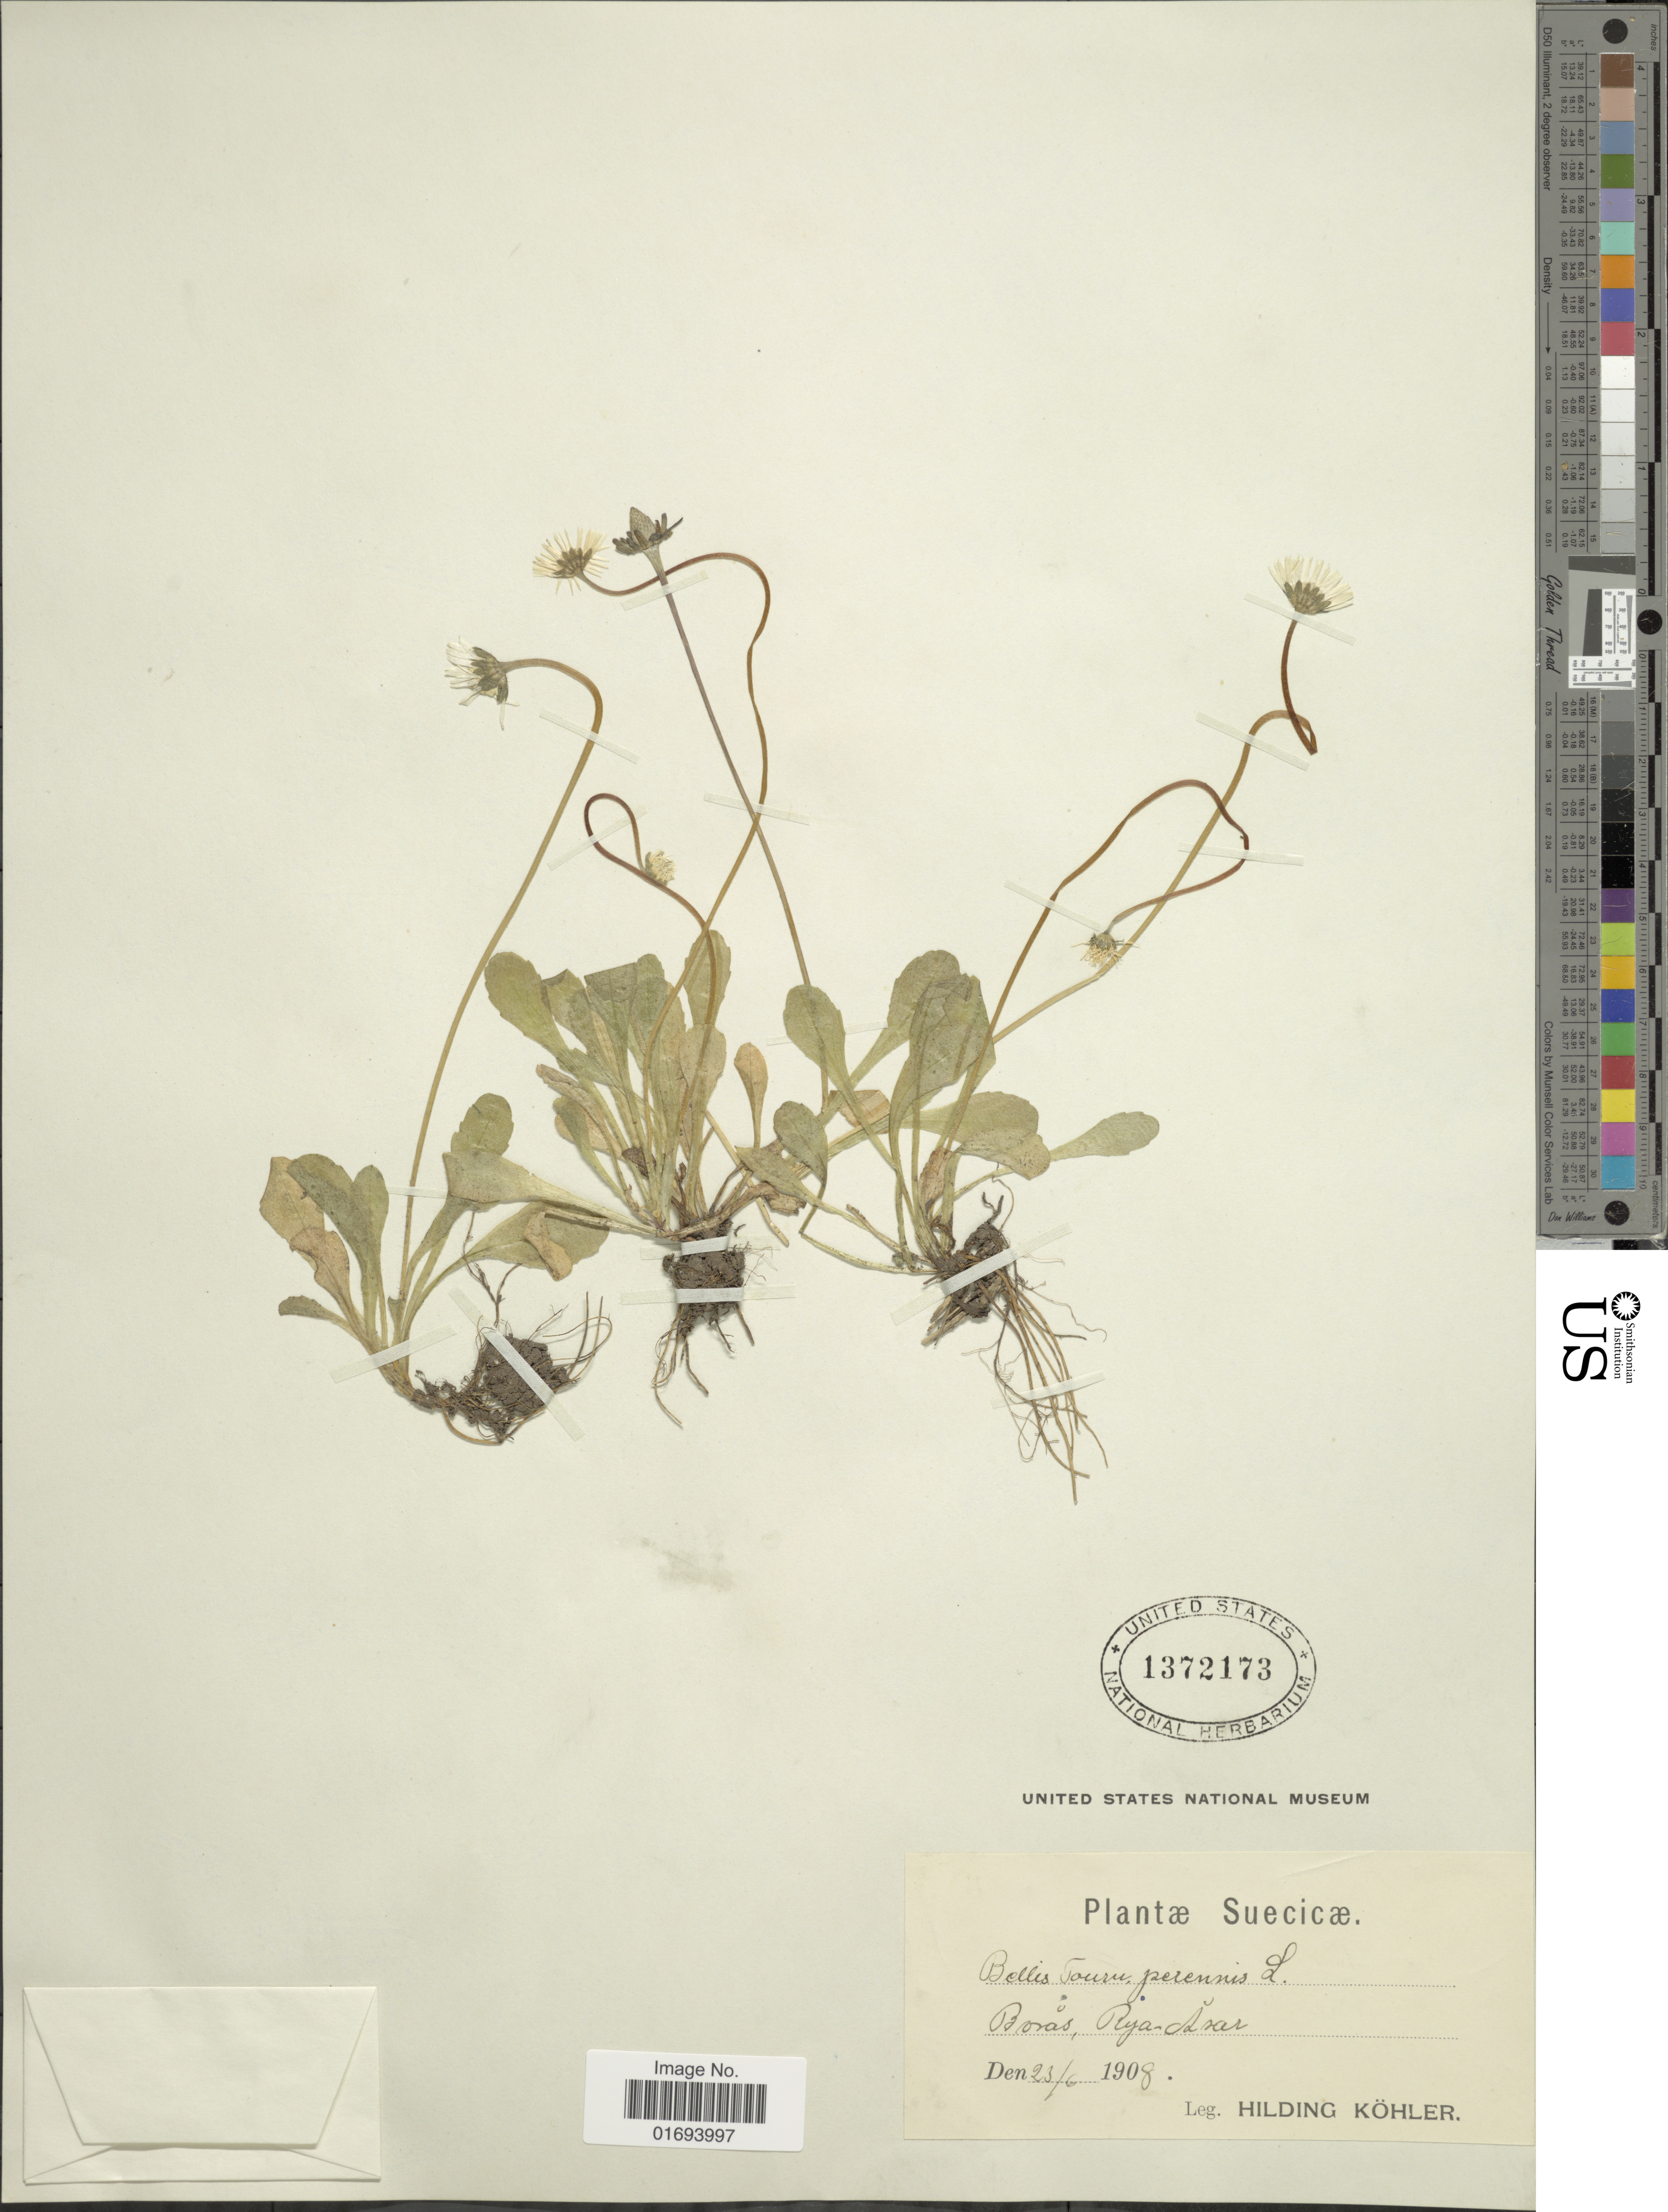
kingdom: Plantae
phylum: Tracheophyta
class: Magnoliopsida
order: Asterales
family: Asteraceae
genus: Bellis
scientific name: Bellis perennis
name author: L.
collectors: H. Kohler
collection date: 1908-06-23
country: Sweden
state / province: Västra Götaland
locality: Borås, Rya Åsar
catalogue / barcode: US 1372173